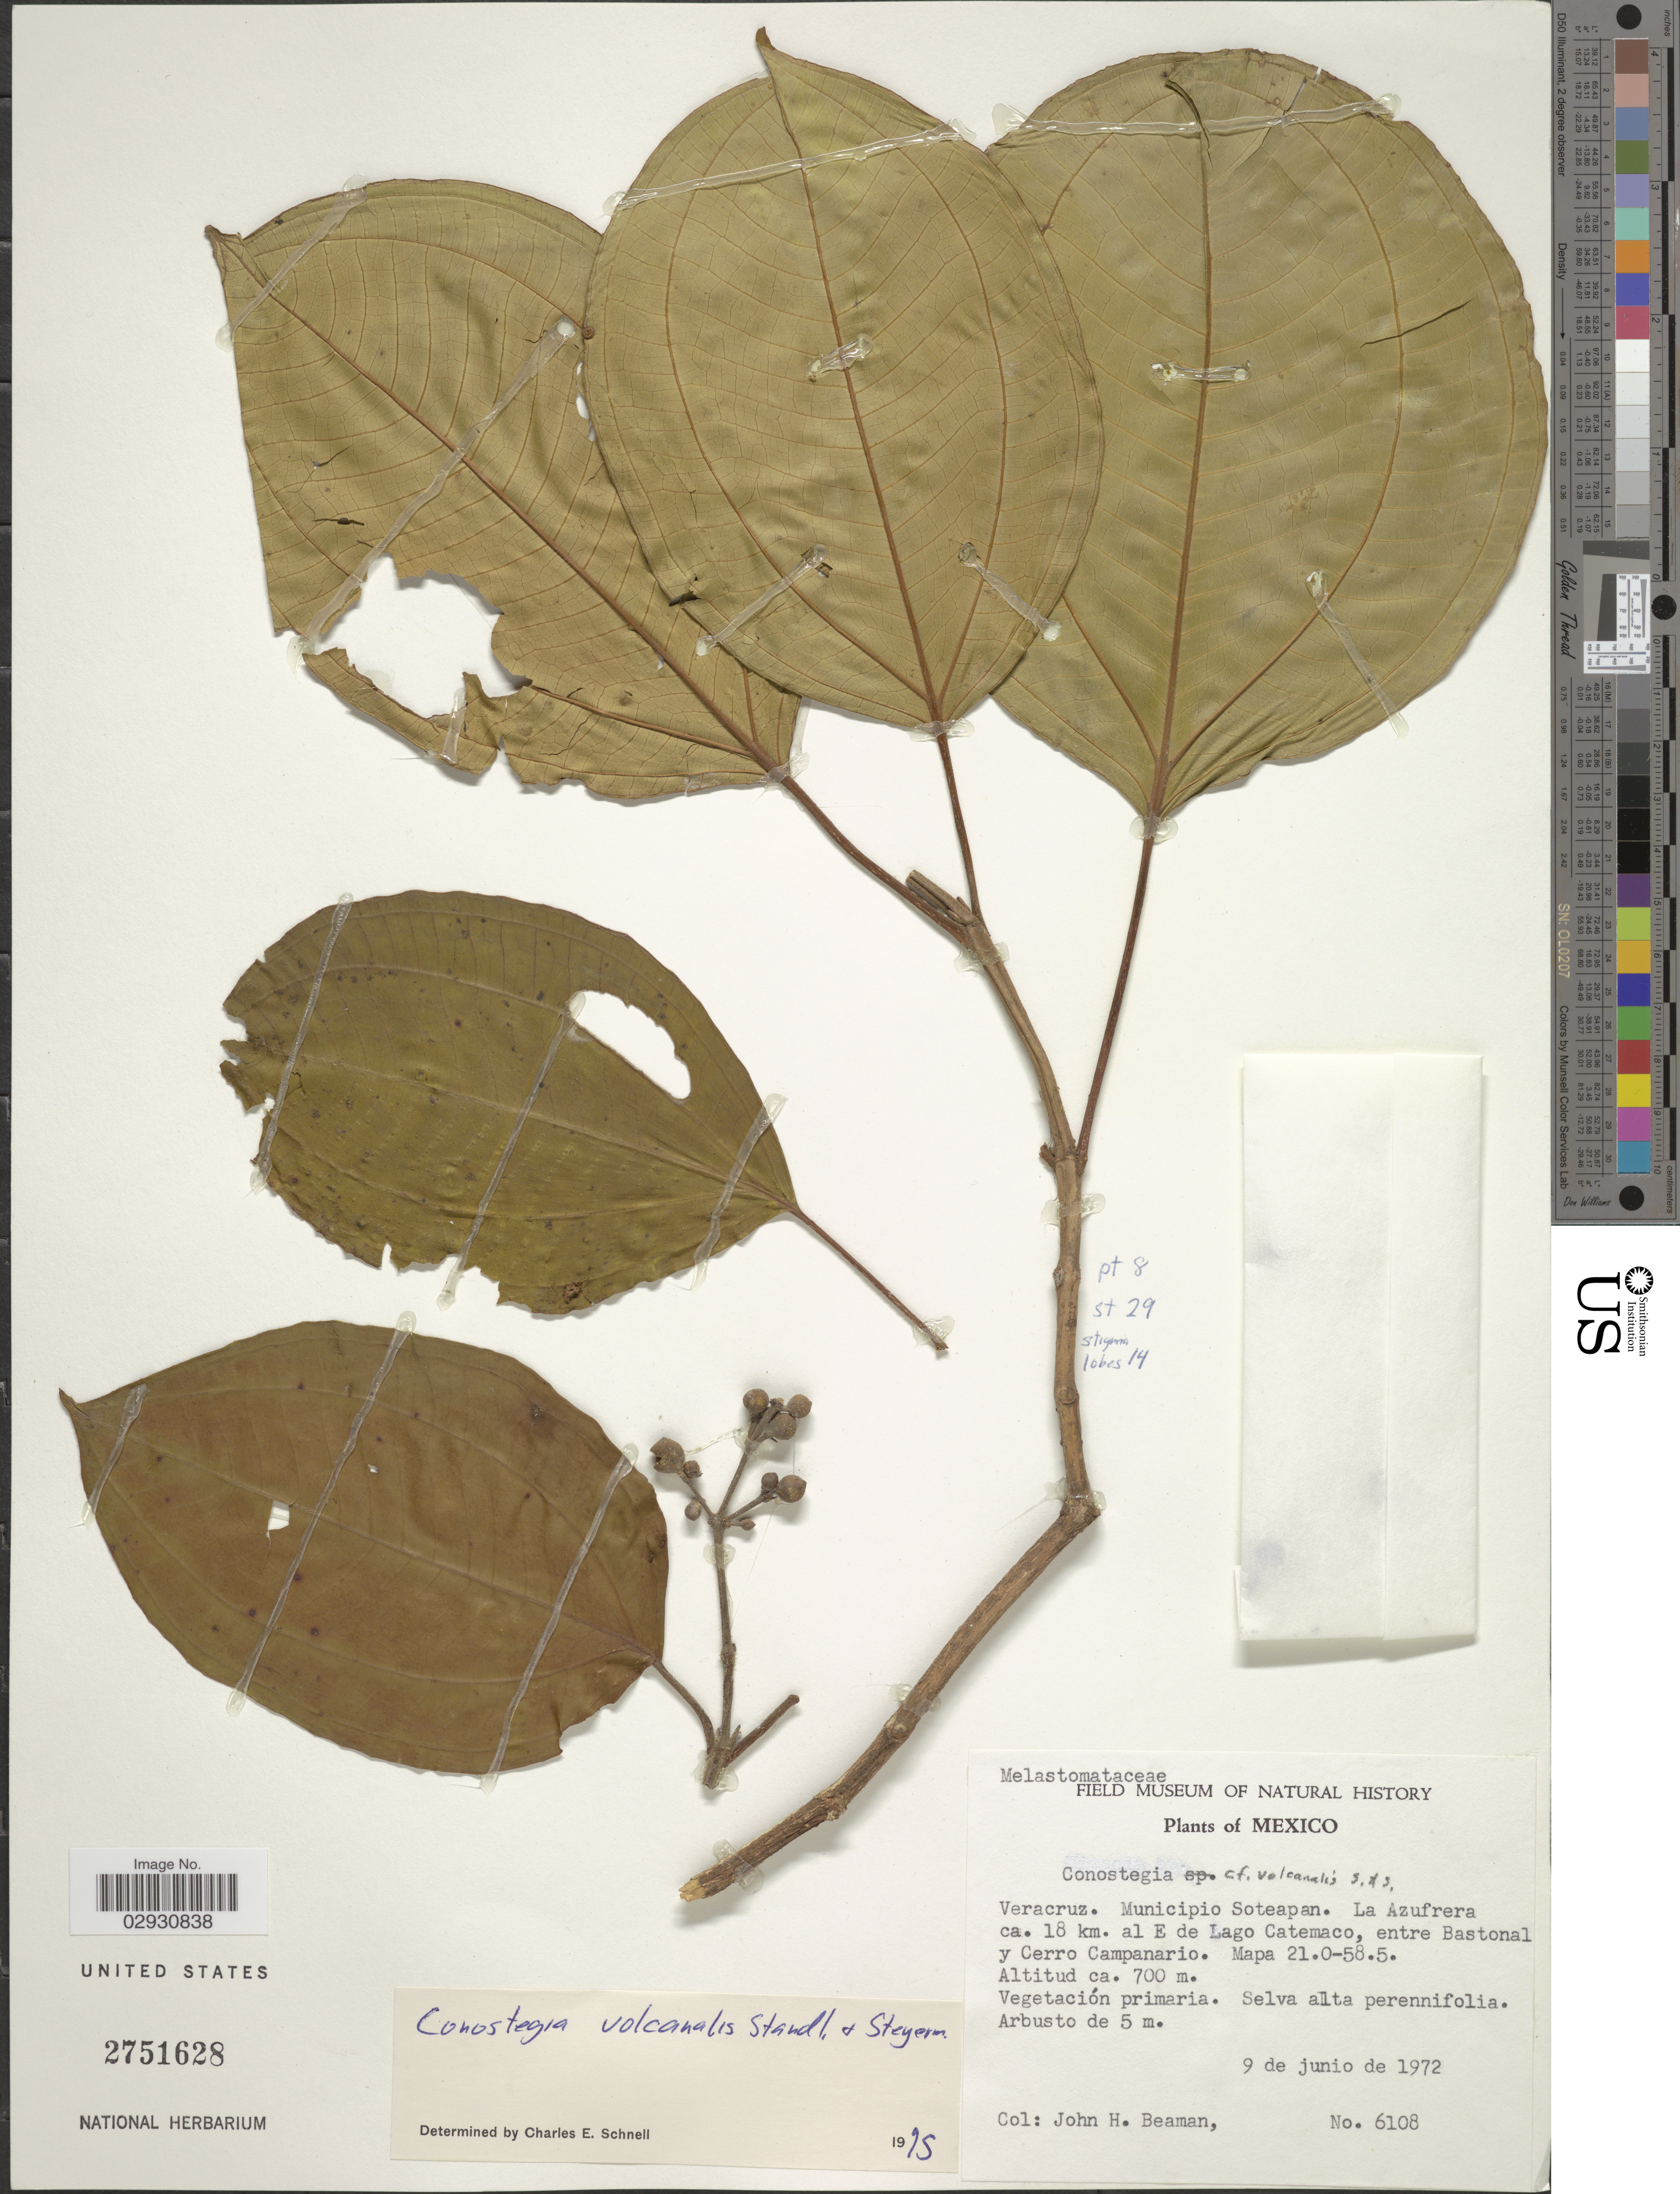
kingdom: Plantae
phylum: Tracheophyta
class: Magnoliopsida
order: Myrtales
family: Melastomataceae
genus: Conostegia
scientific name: Conostegia volcanalis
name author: Standl. & Steyerm.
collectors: J. H. Beaman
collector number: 6108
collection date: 1972-06-09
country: Mexico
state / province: Veracruz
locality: Veracruz. Municipio Soteapan. La Azufrera ca. 18 km. al E de Lago Catemaco, entre Bastonal y Cerro Campanario. Mapa 21.0-58.5.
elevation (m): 700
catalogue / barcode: US 2751628